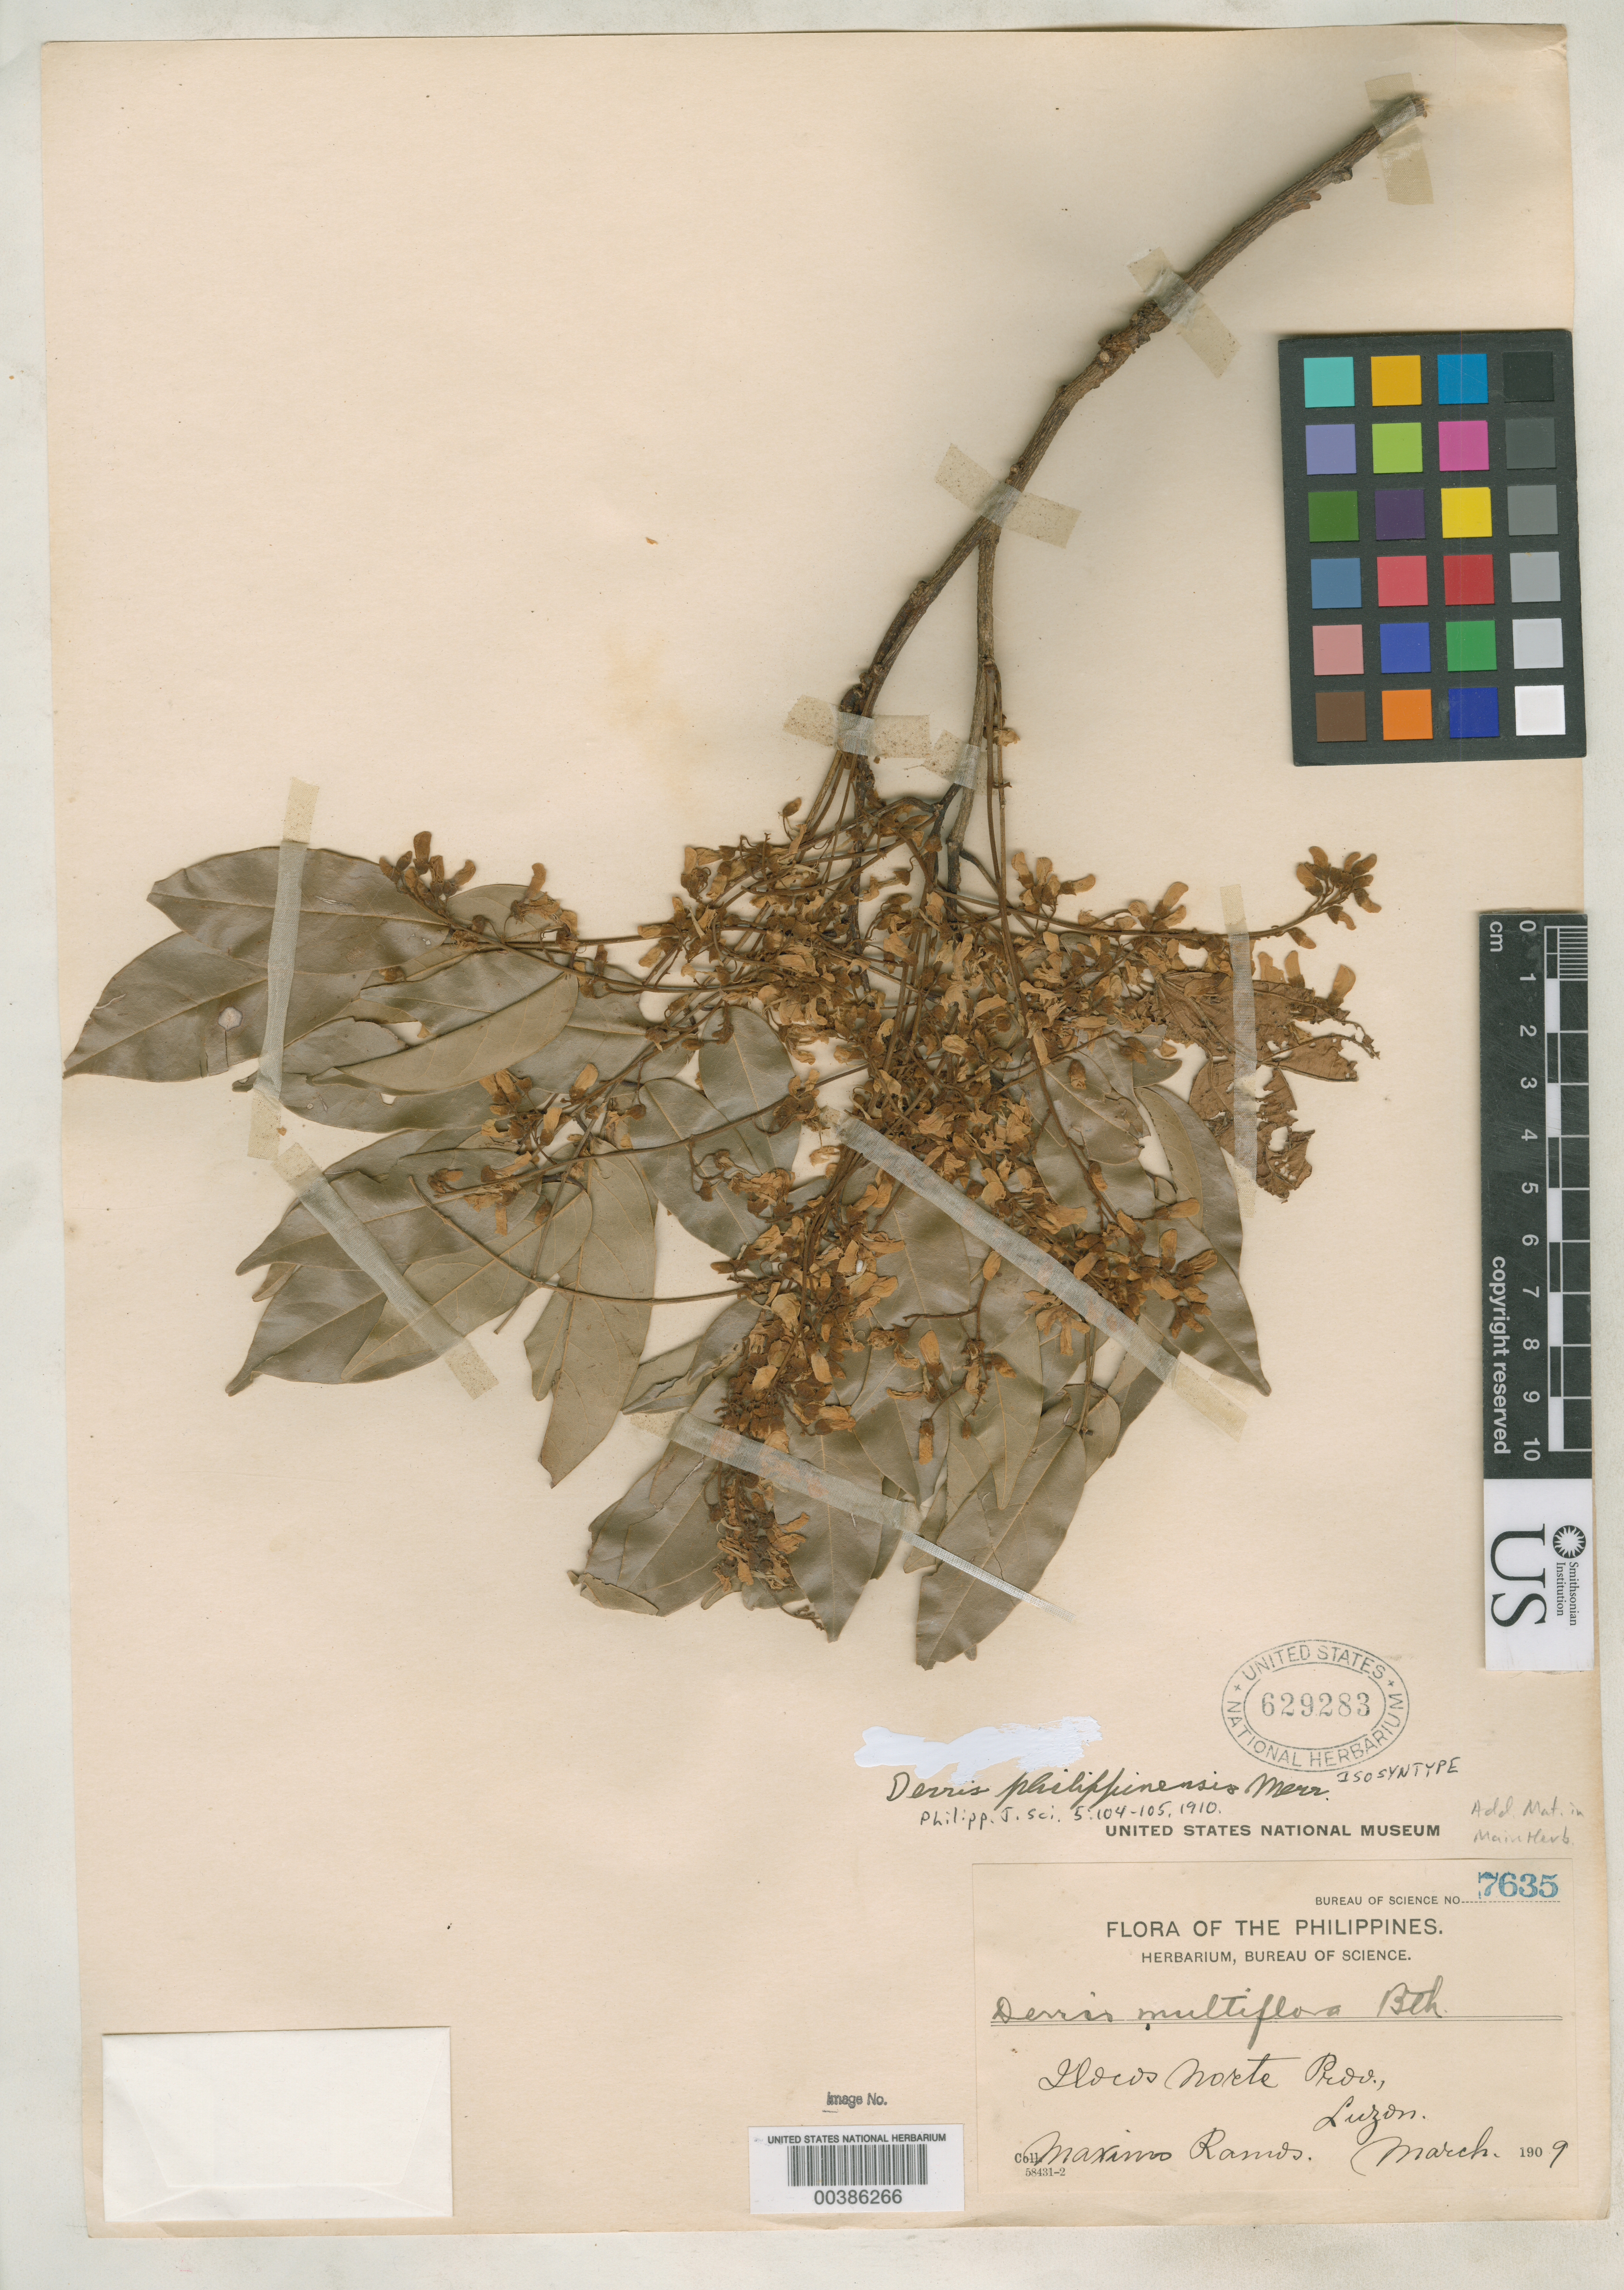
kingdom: Plantae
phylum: Tracheophyta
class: Magnoliopsida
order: Fabales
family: Fabaceae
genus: Derris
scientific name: Derris philippinensis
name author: Merr.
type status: Isosyntype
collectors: M. Ramos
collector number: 7635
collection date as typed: Mar 1909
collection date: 1909-03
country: Philippines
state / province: Ilocos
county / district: Ilocos Norte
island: Luzon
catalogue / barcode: US 629283